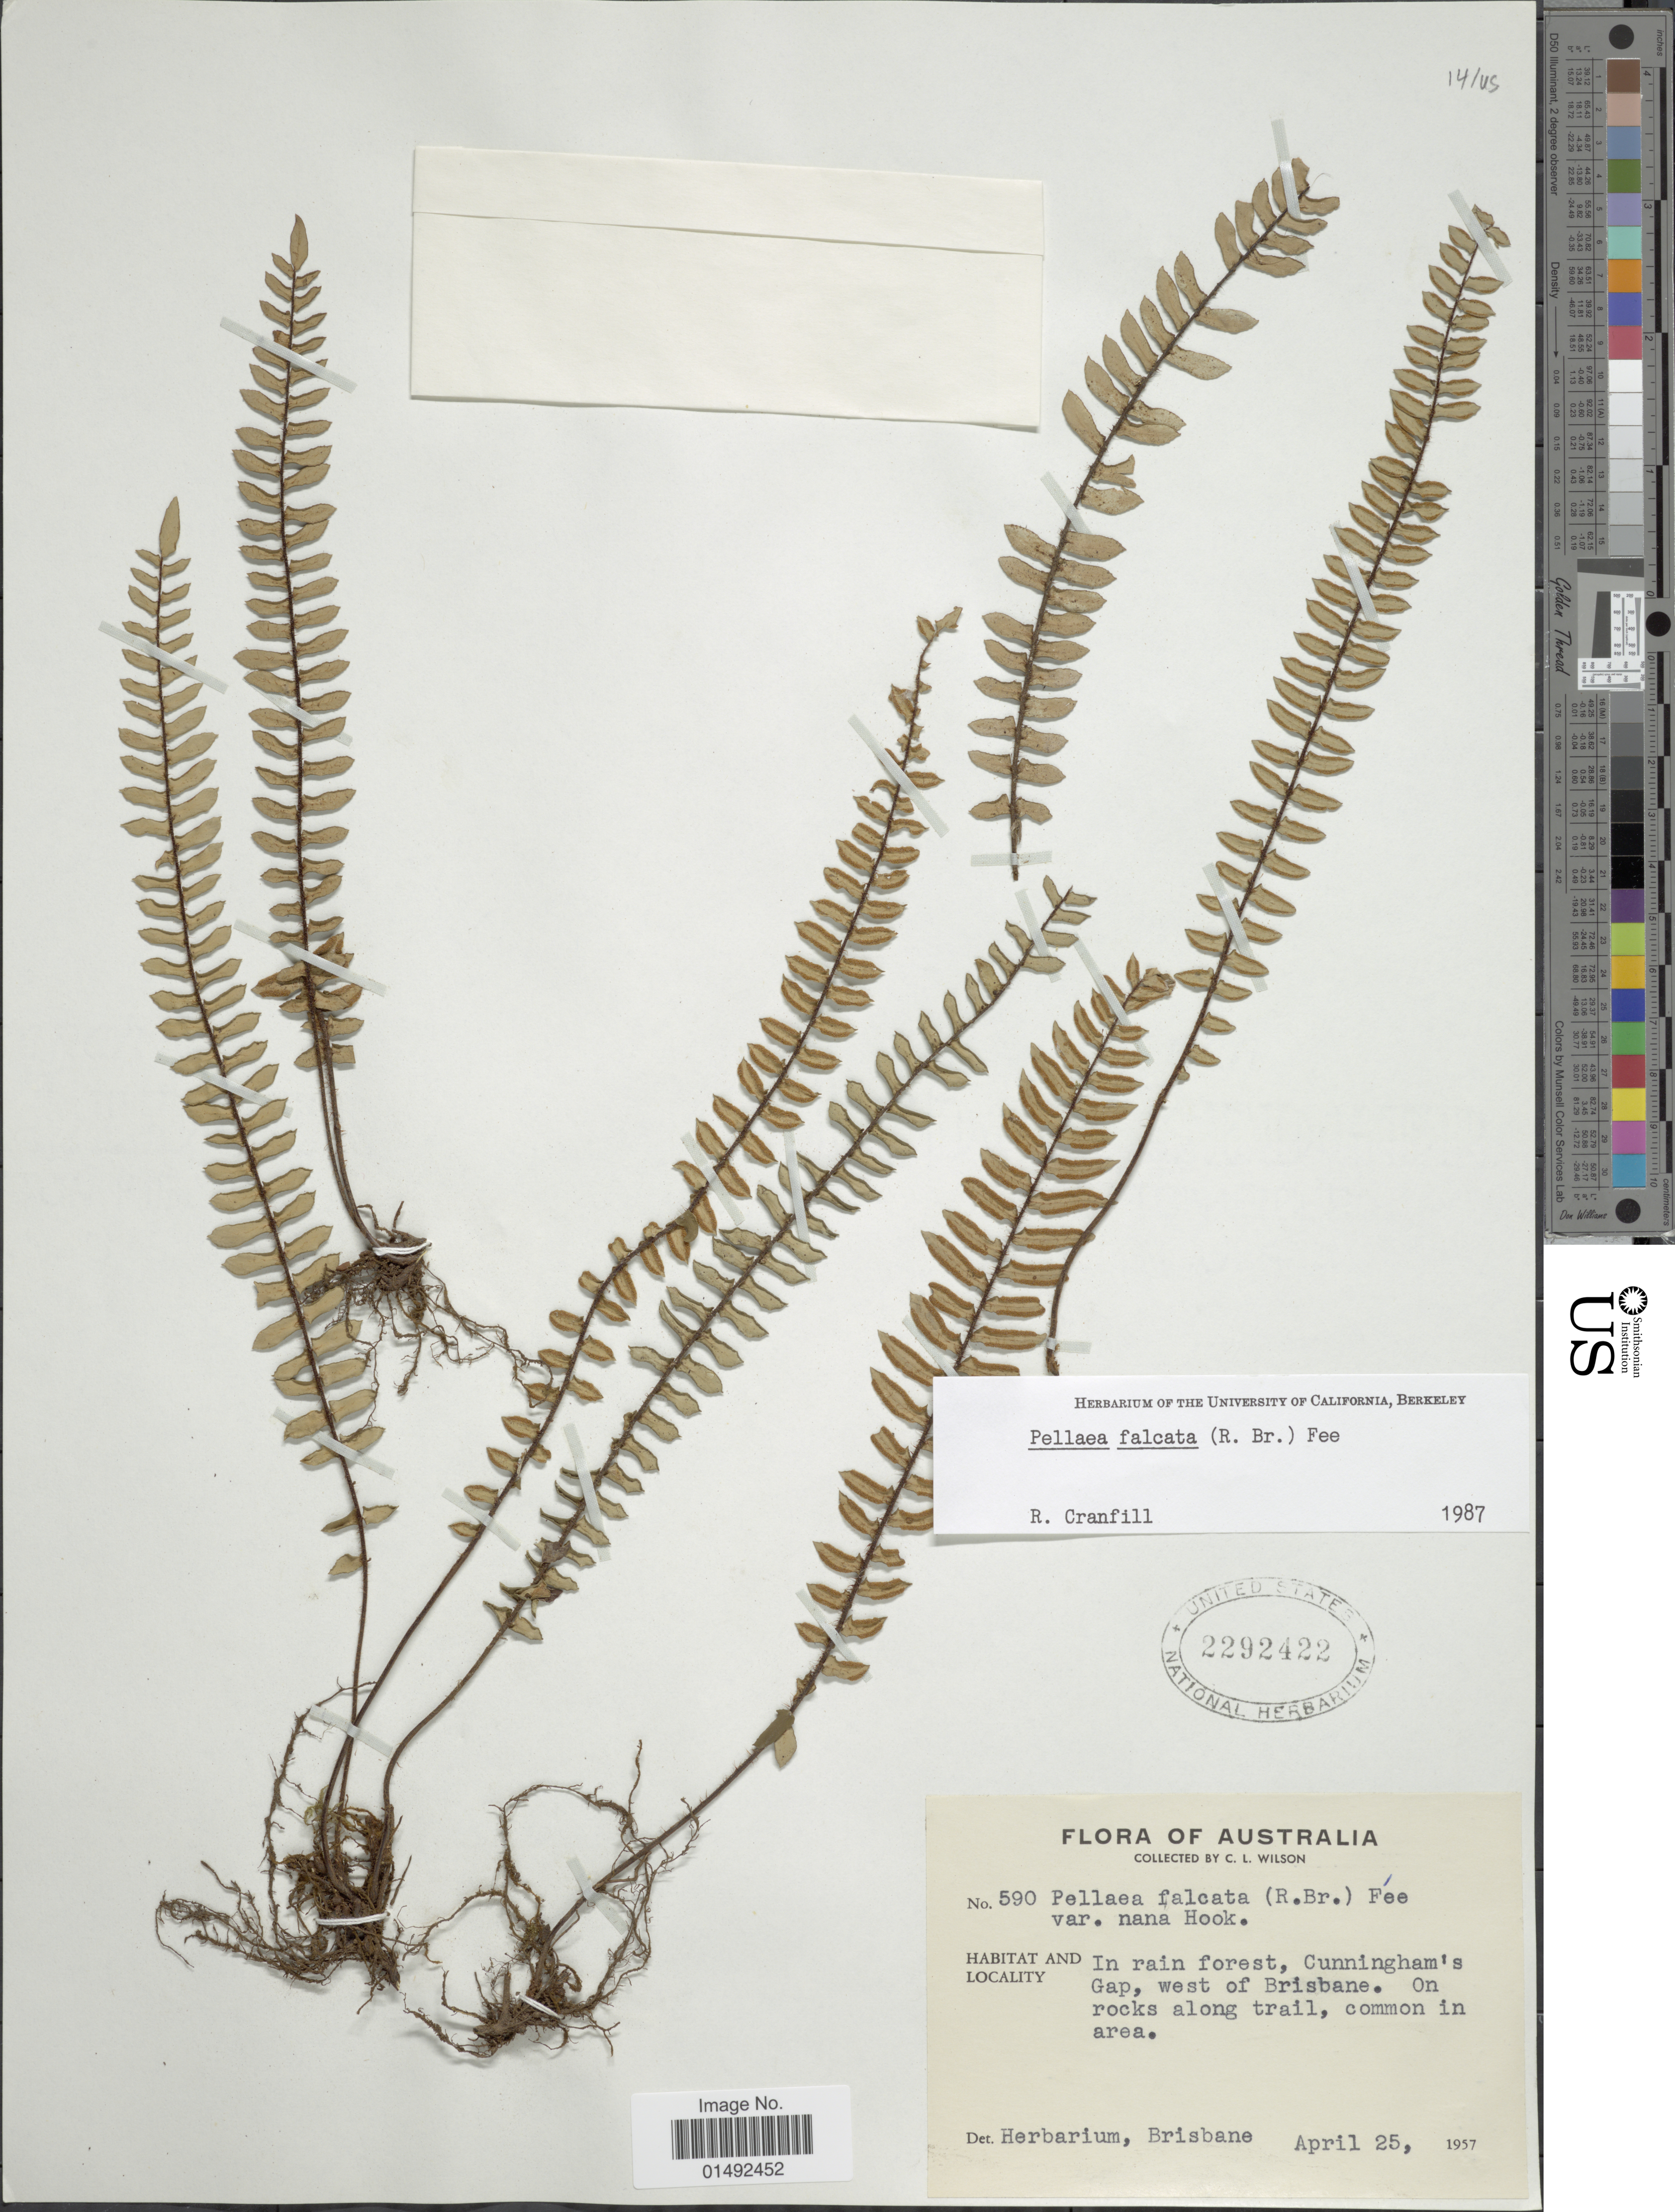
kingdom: Plantae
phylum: Tracheophyta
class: Polypodiopsida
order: Polypodiales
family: Pteridaceae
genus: Pellaea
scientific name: Pellaea falcata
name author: Fée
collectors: C. L. Wilson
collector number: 590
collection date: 1957-04-25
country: Australia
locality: In rain forest, Cunningham's Gap, west of Brisbane. On rocks along trail, common in area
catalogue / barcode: US 2292422